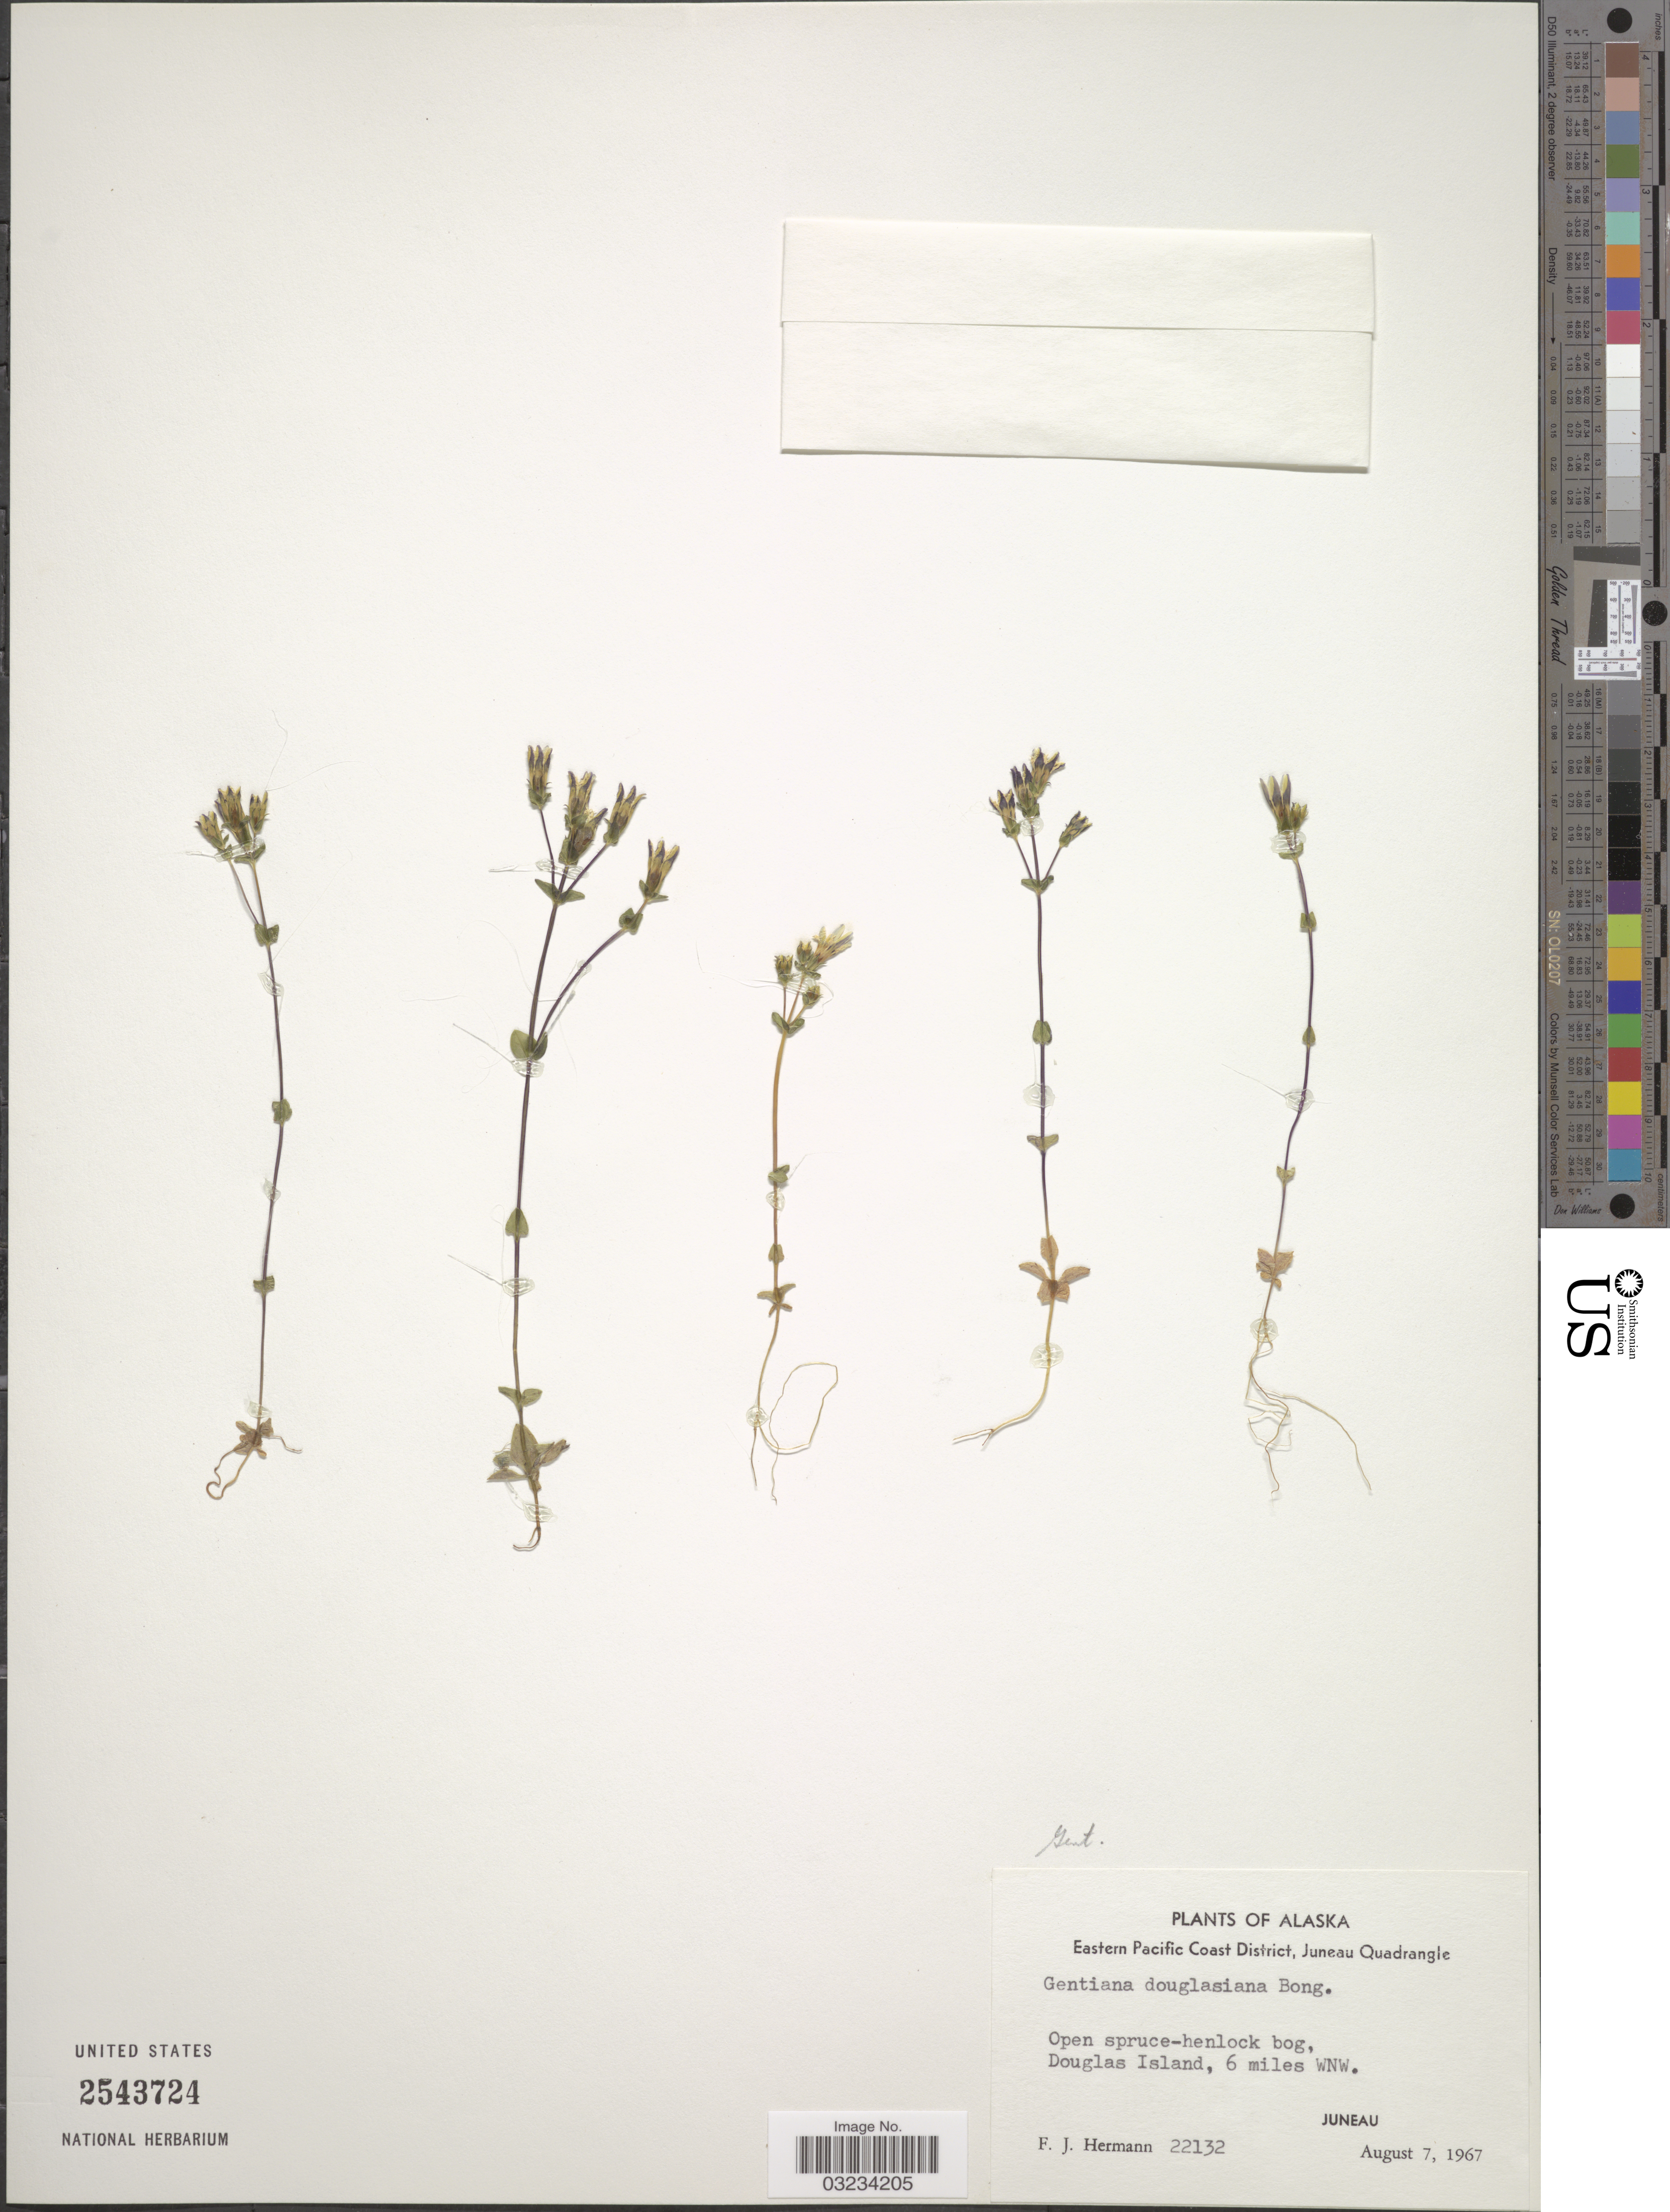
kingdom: Plantae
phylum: Tracheophyta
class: Magnoliopsida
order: Gentianales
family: Gentianaceae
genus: Gentiana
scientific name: Gentiana douglasiana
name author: Bong.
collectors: F. J. Hermann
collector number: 22132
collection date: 1967-08-07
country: United States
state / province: Alaska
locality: Eastern Pacific Coast District, Juneau Quadrangle, Douglas Island, 6 miles WNW. Juneau.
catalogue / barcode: US 2543724